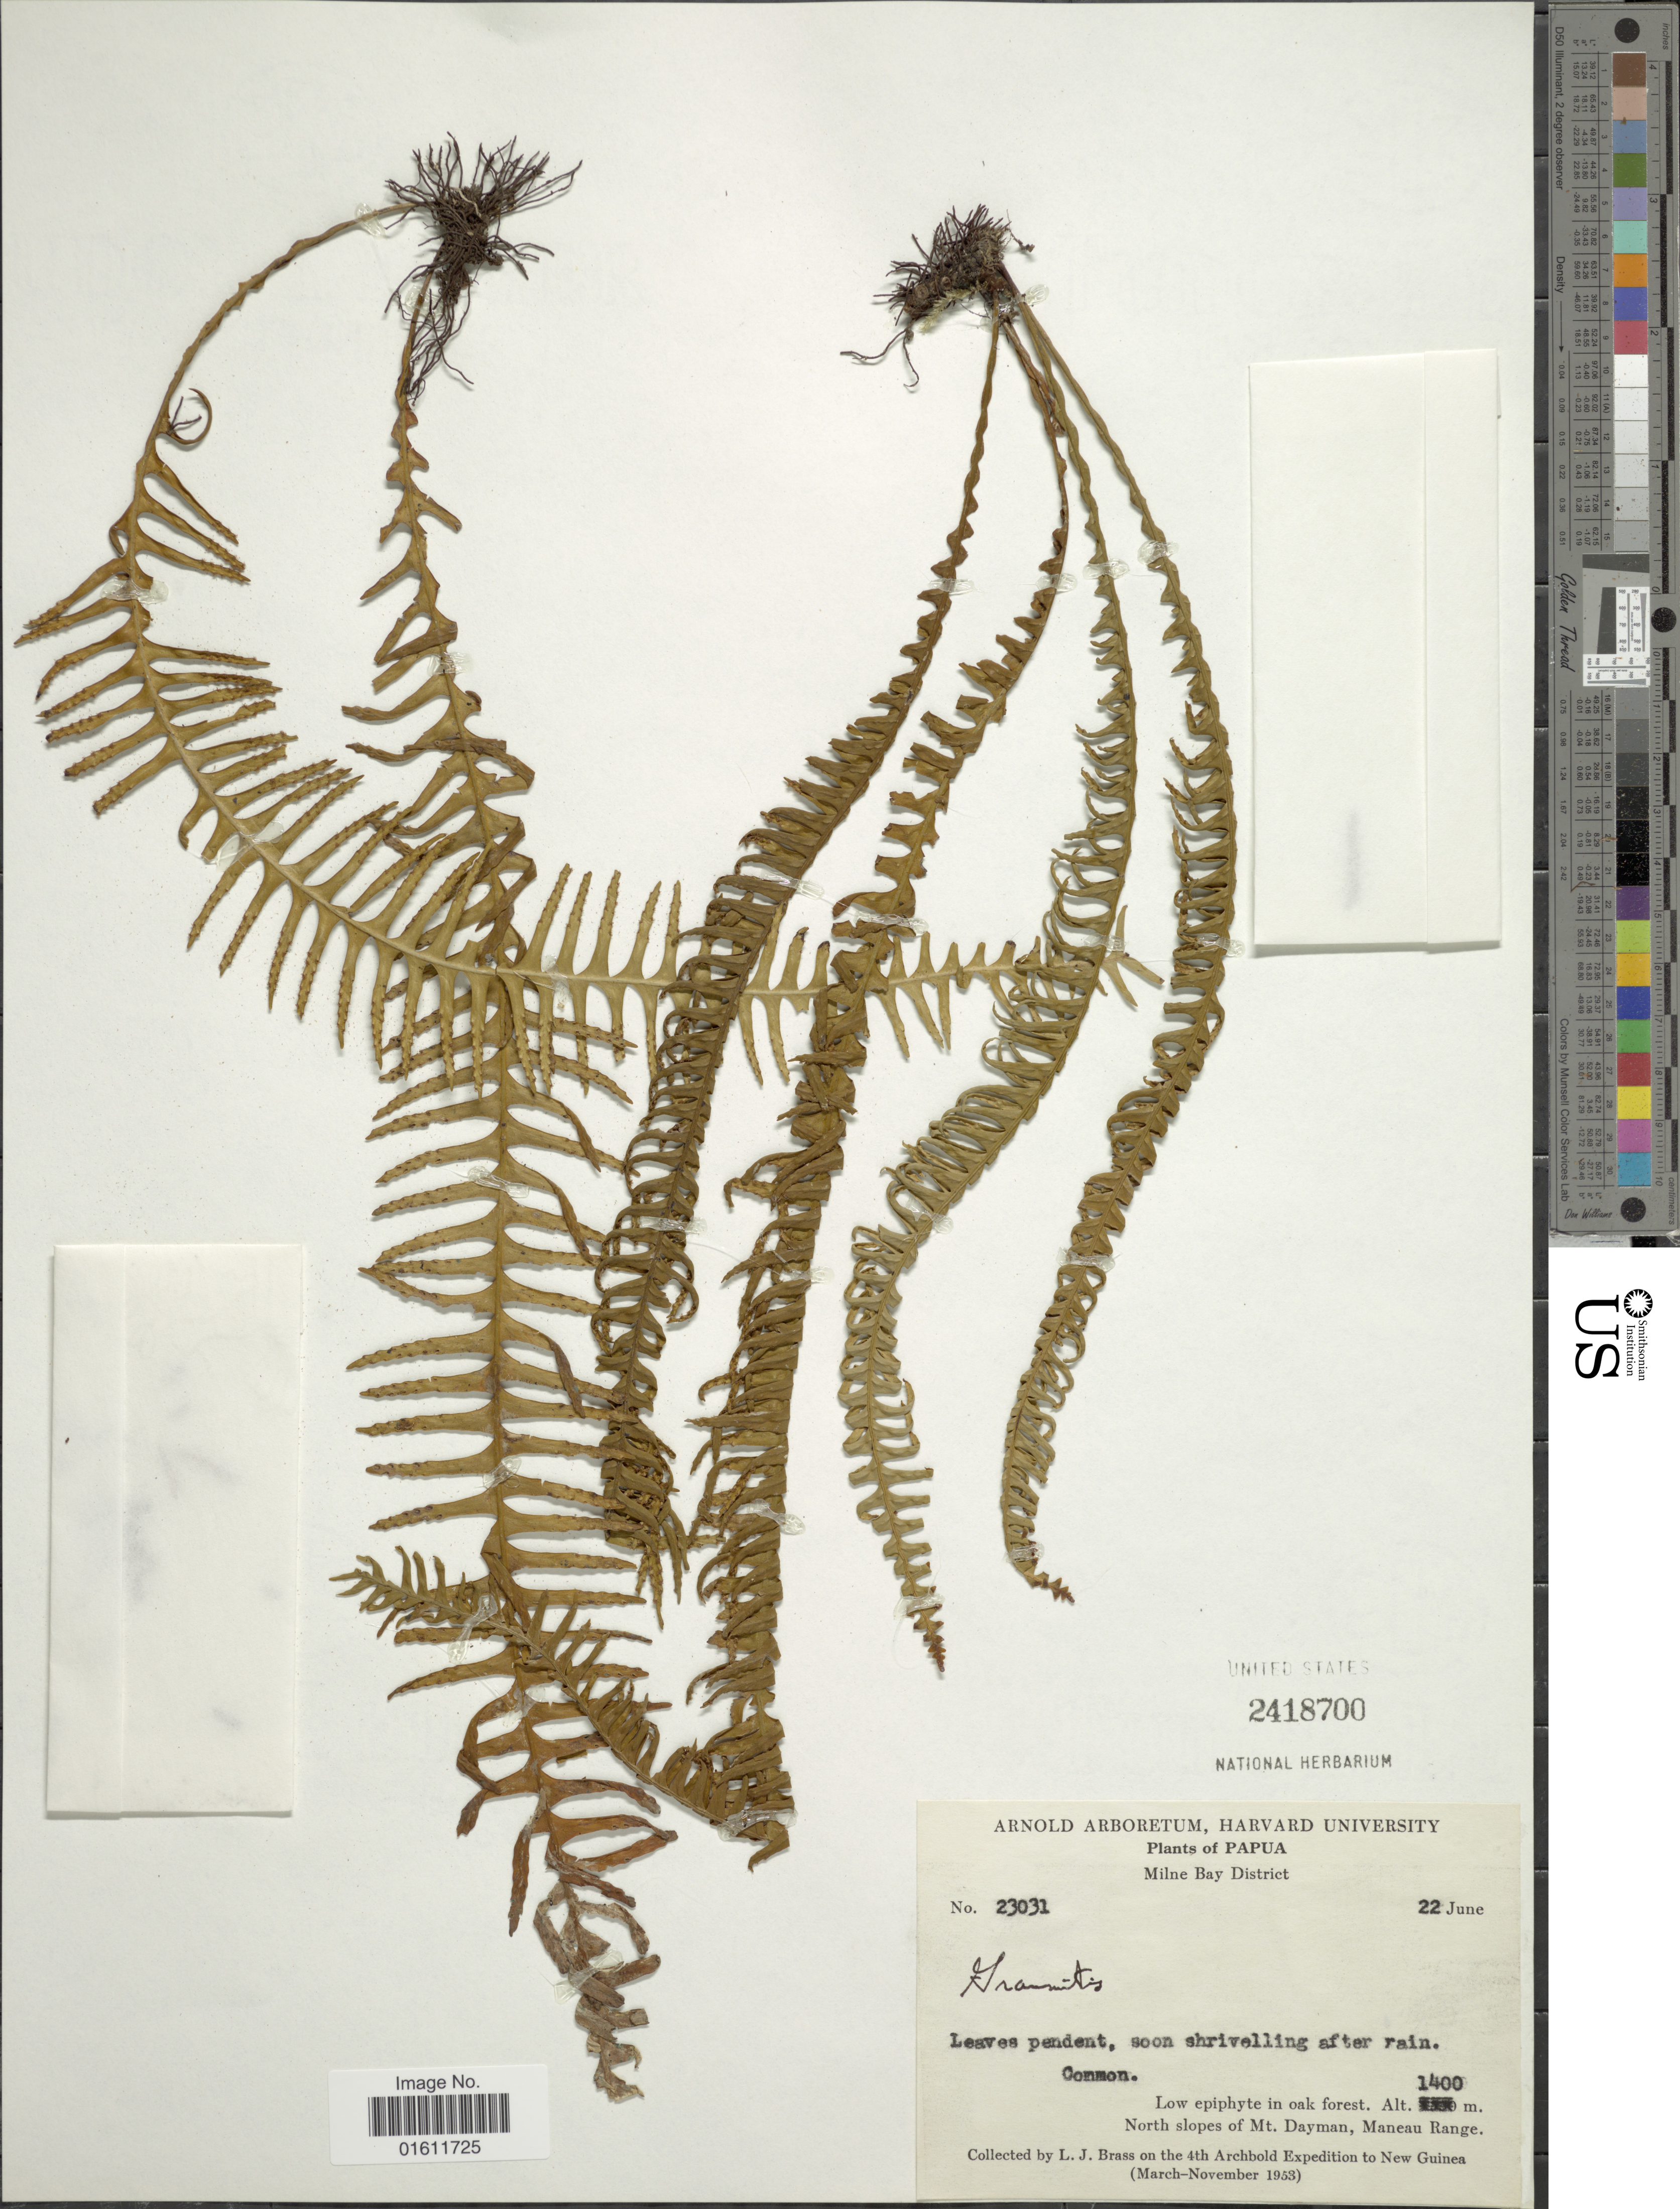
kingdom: Plantae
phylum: Tracheophyta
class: Polypodiopsida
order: Polypodiales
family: Polypodiaceae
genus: Prosaptia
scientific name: Prosaptia sp.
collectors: L. J. Brass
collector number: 23031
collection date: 1953-06-22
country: Papua New Guinea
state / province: Milne Bay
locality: North slopes of Mt. Dayman, Maneau Range.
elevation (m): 1400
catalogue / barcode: US 2418700